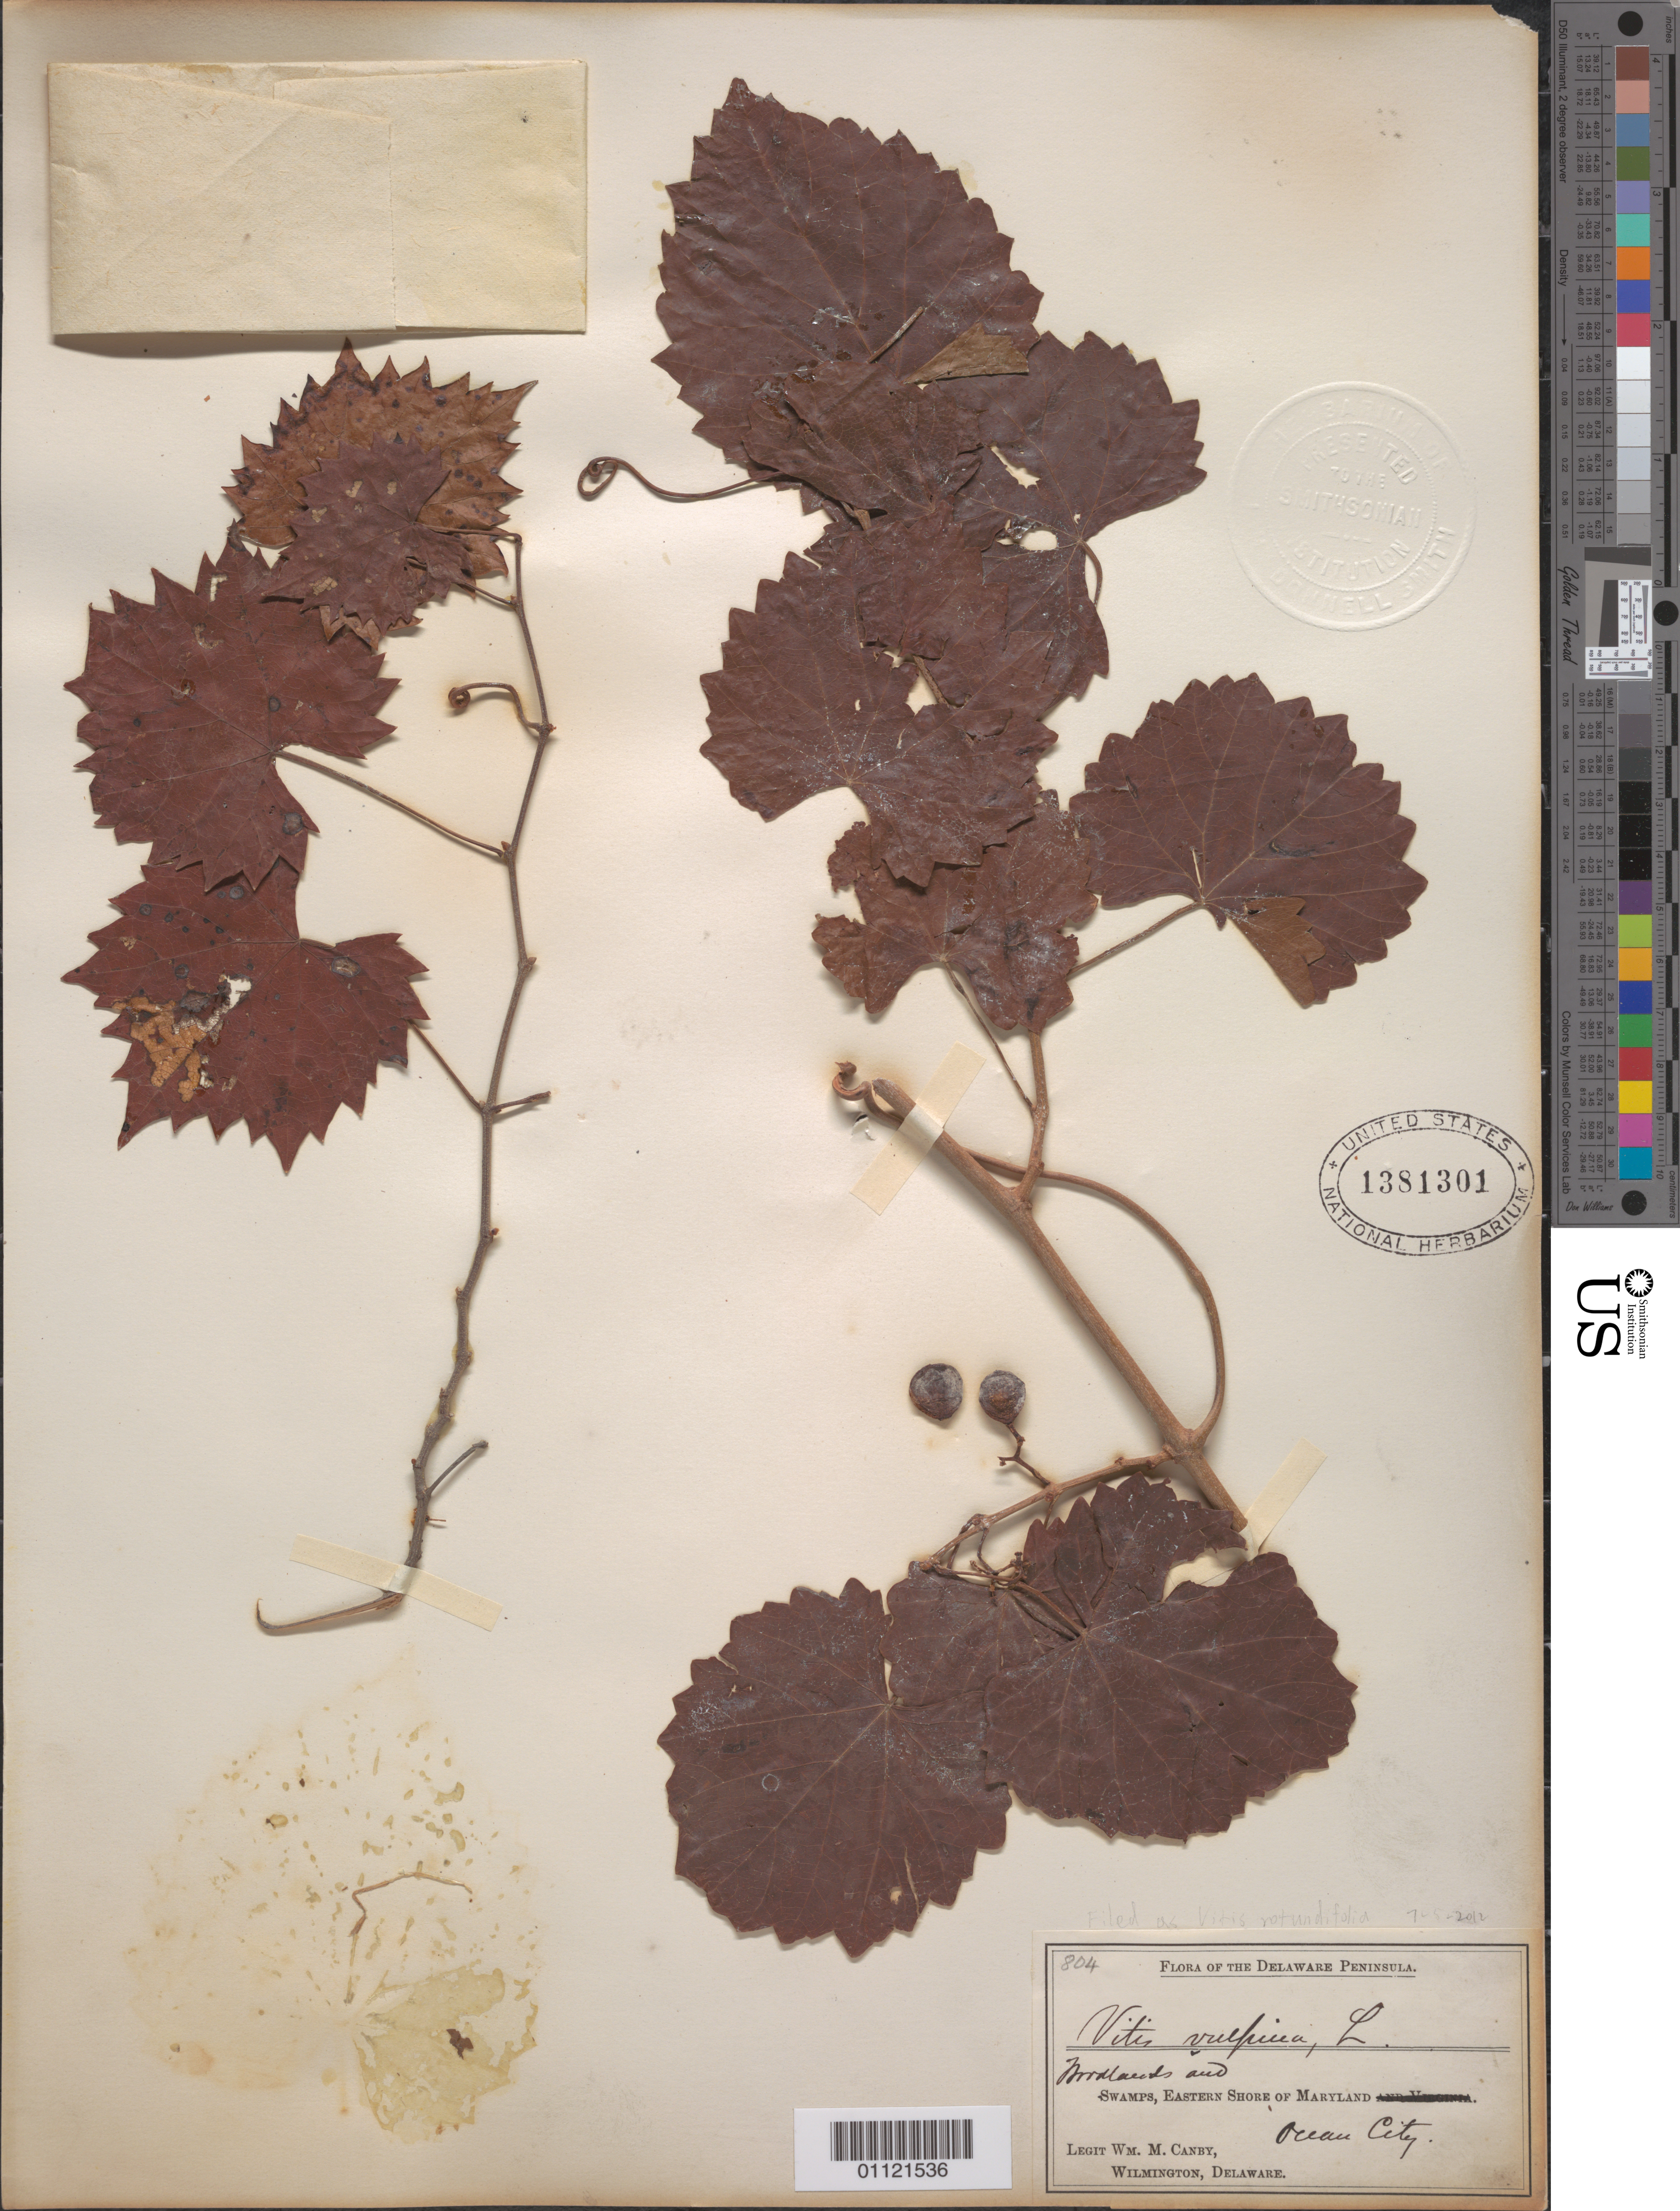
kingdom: Plantae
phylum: Tracheophyta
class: Magnoliopsida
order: Vitales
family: Vitaceae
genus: Vitis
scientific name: Vitis rotundifolia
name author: Michx.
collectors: W. M. Canby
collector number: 804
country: United States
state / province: Delaware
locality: Eastern Shore of Marland, Ocean City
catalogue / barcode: US 1381301